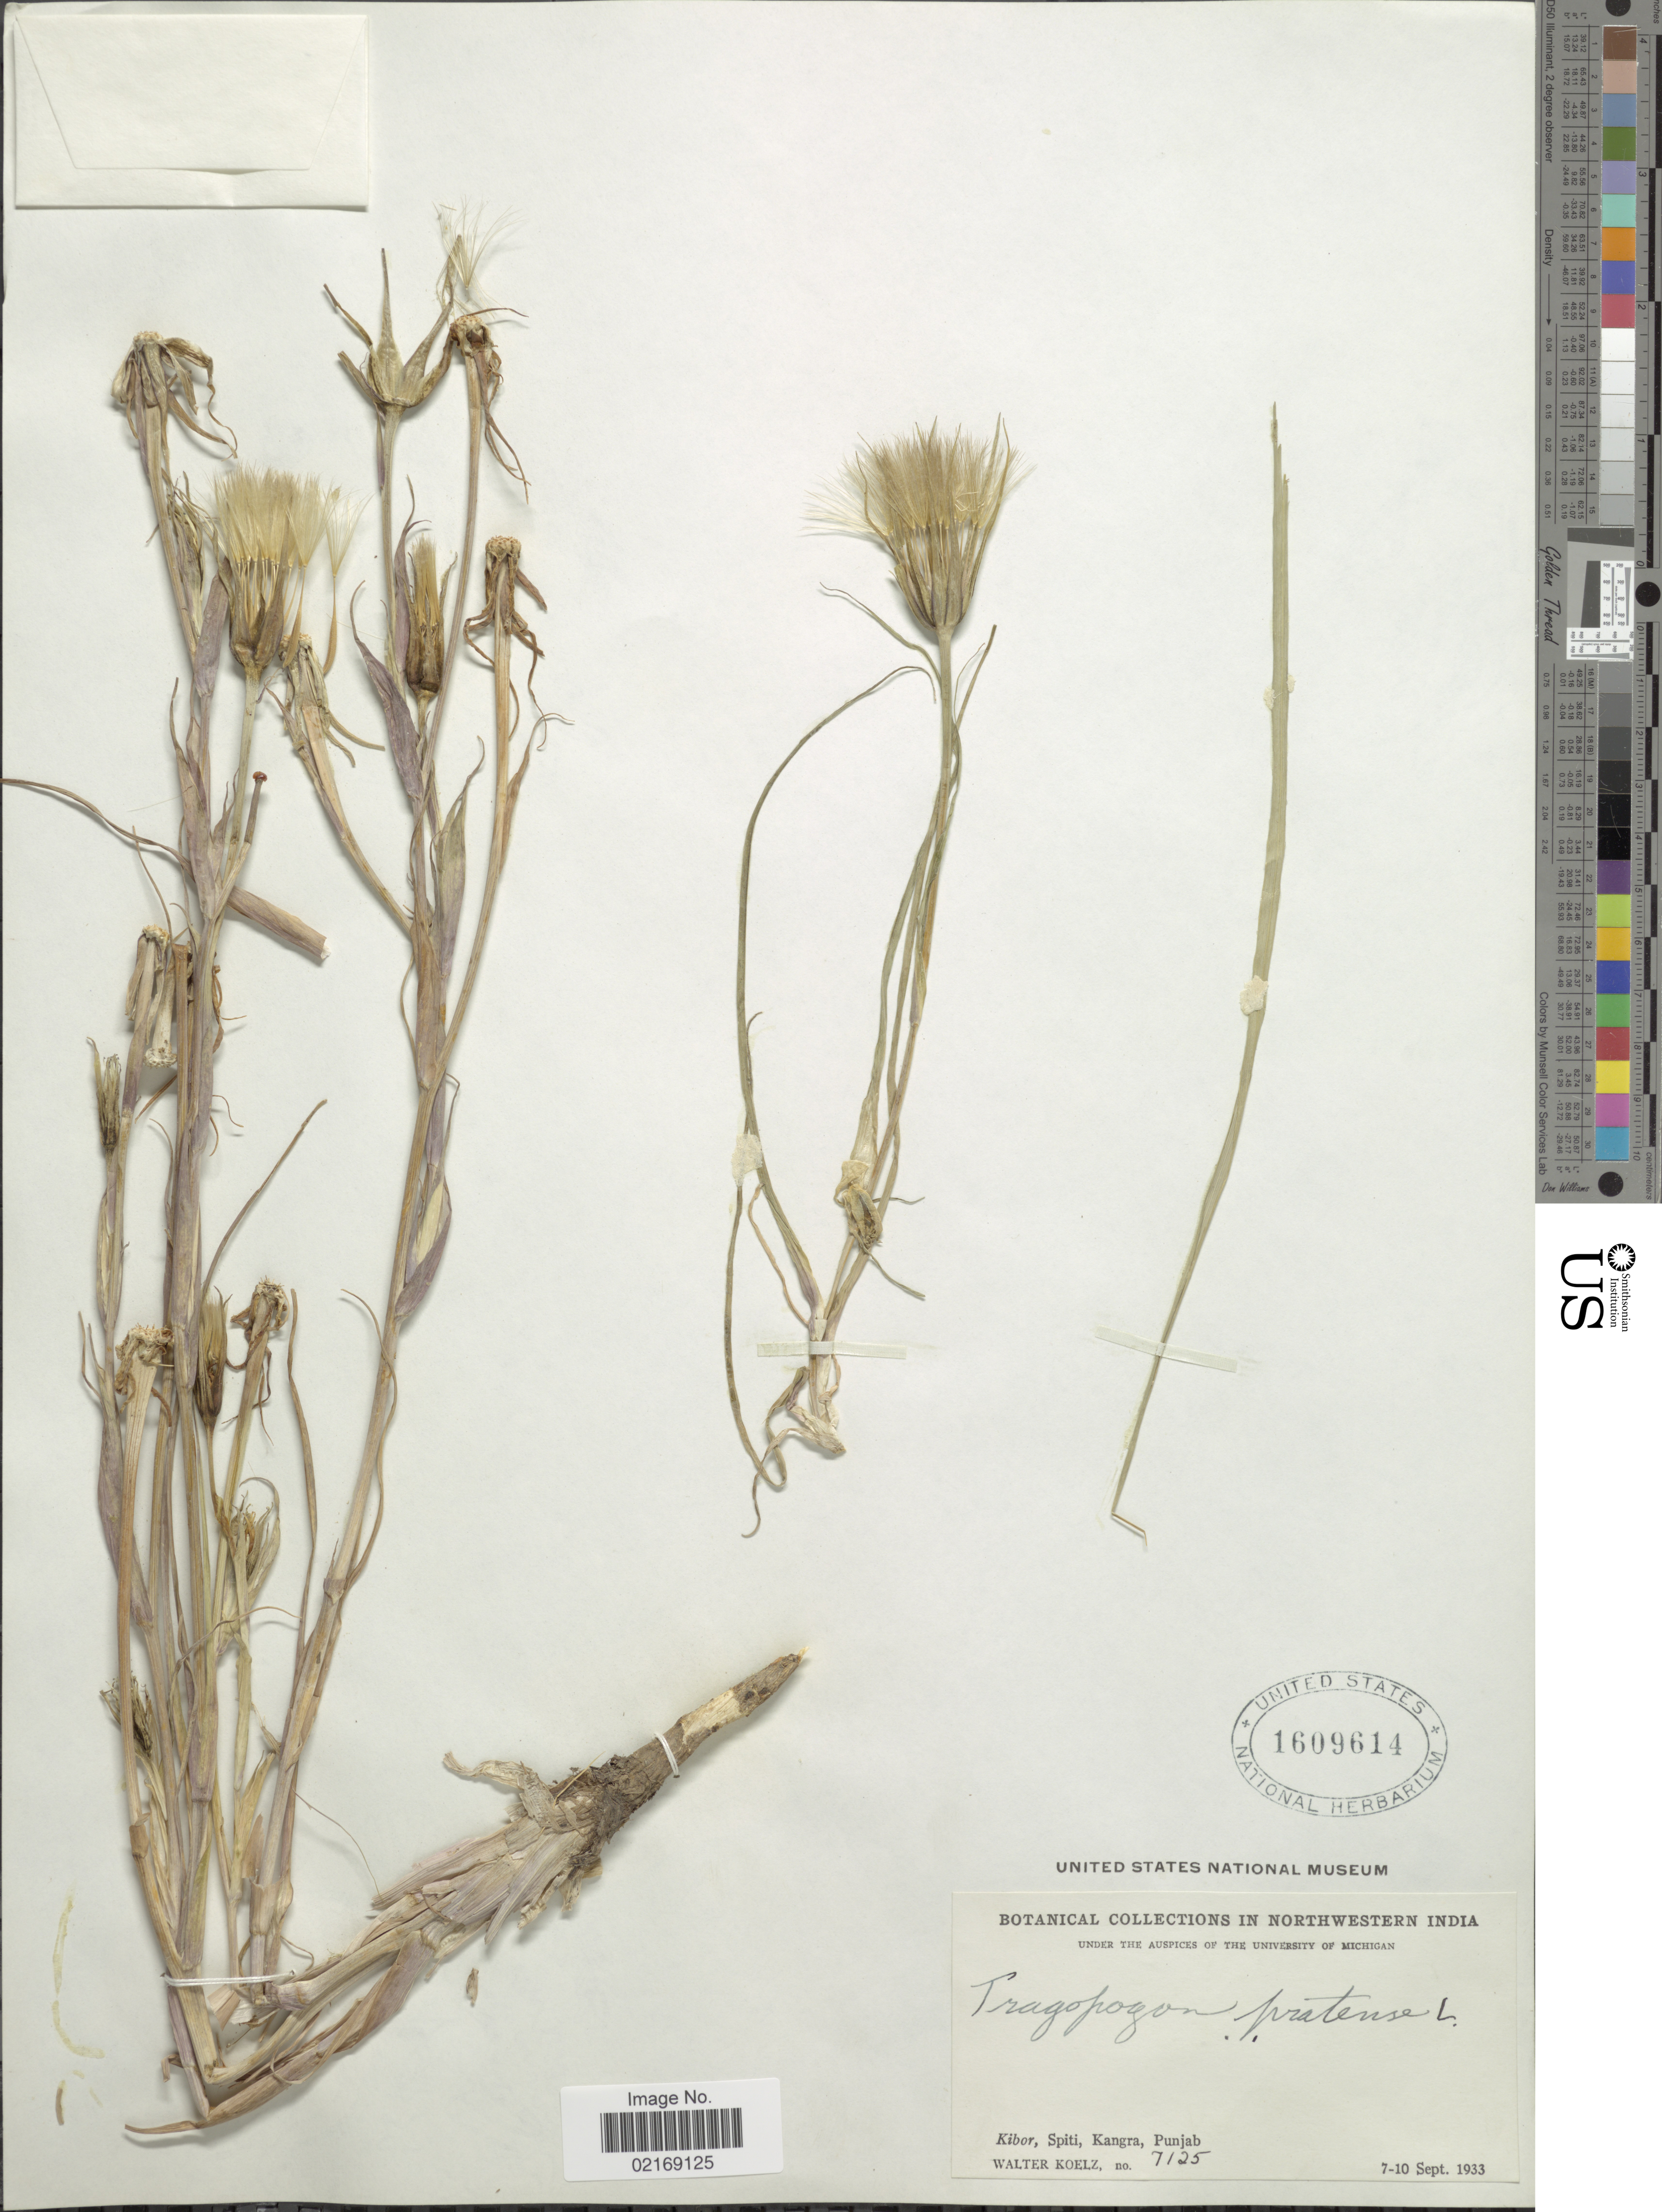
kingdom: Plantae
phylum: Tracheophyta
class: Magnoliopsida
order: Asterales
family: Asteraceae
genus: Tragopogon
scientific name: Tragopogon pratensis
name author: L.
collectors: W. N. Koelz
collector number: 7125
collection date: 1933-09-07/1933-09-10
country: India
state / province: Himachal Pradesh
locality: Northwestern India. Kibor, Spiti, Kangra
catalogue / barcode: US 1609614